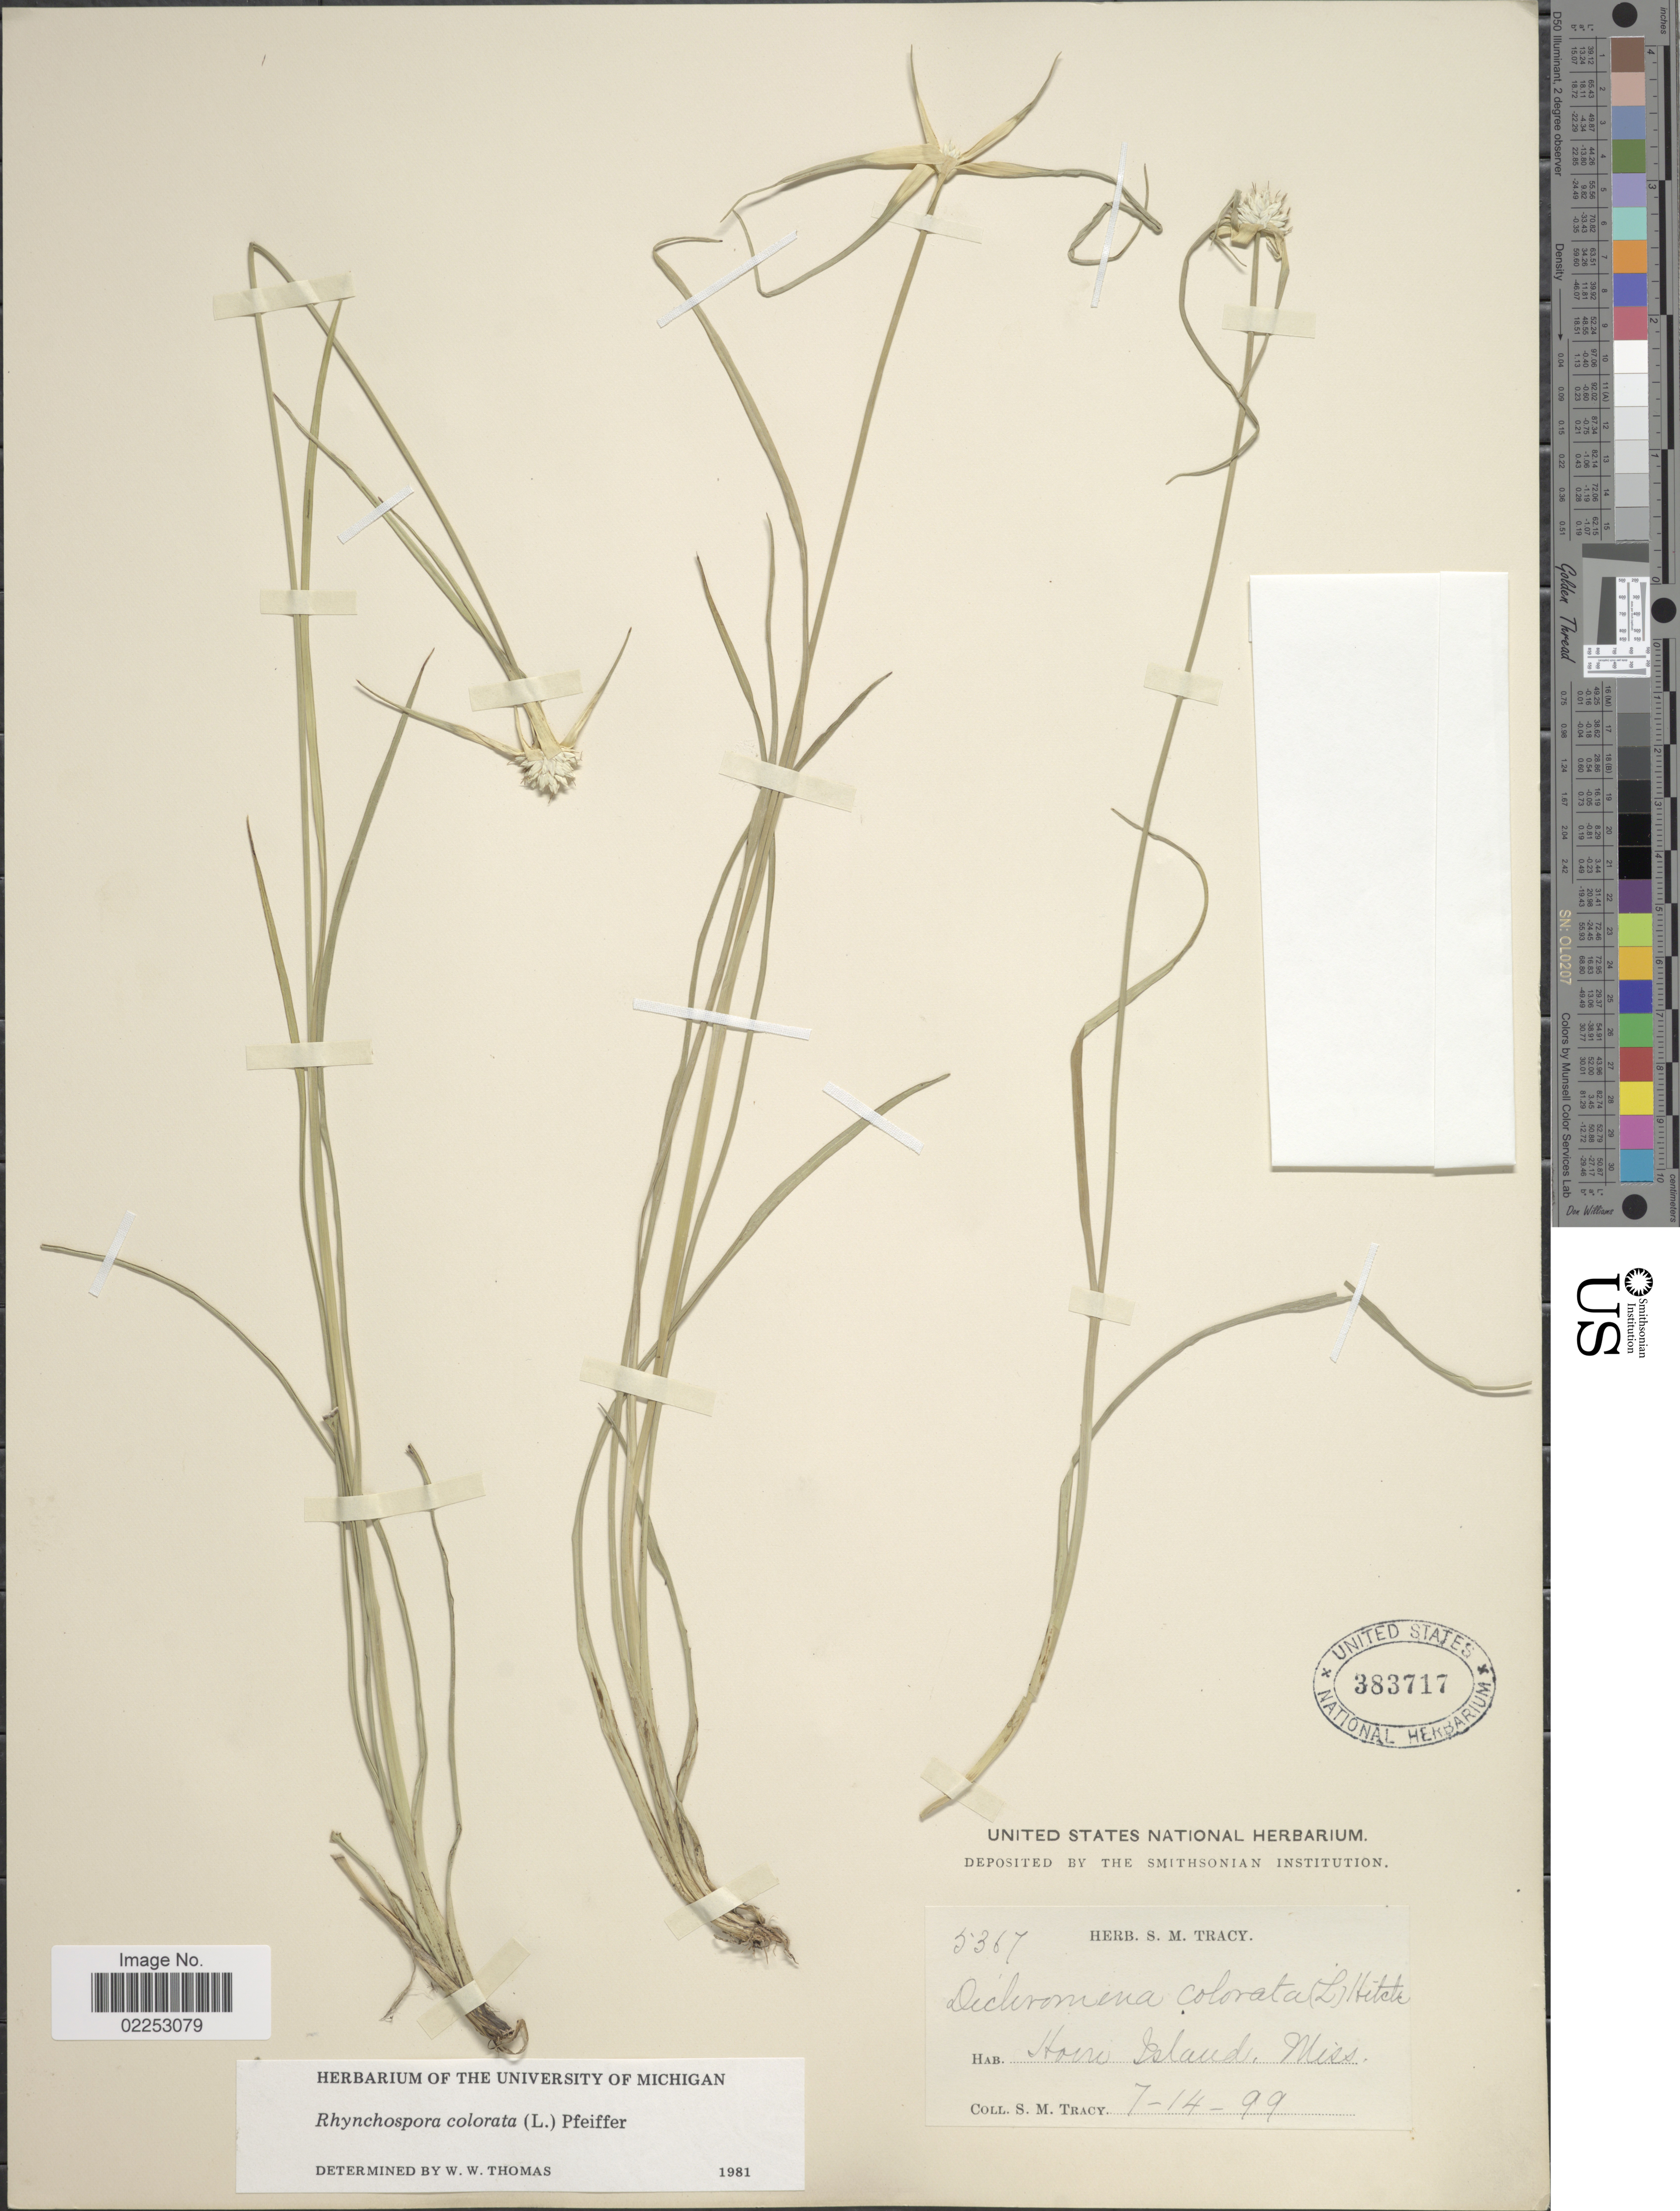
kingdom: Plantae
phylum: Tracheophyta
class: Liliopsida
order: Poales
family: Cyperaceae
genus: Rhynchospora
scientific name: Rhynchospora colorata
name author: (L.) H. Pfeiff.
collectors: S. M. Tracy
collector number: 5367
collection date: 1899-07-14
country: United States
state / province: Mississippi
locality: Horn Island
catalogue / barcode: US 383717